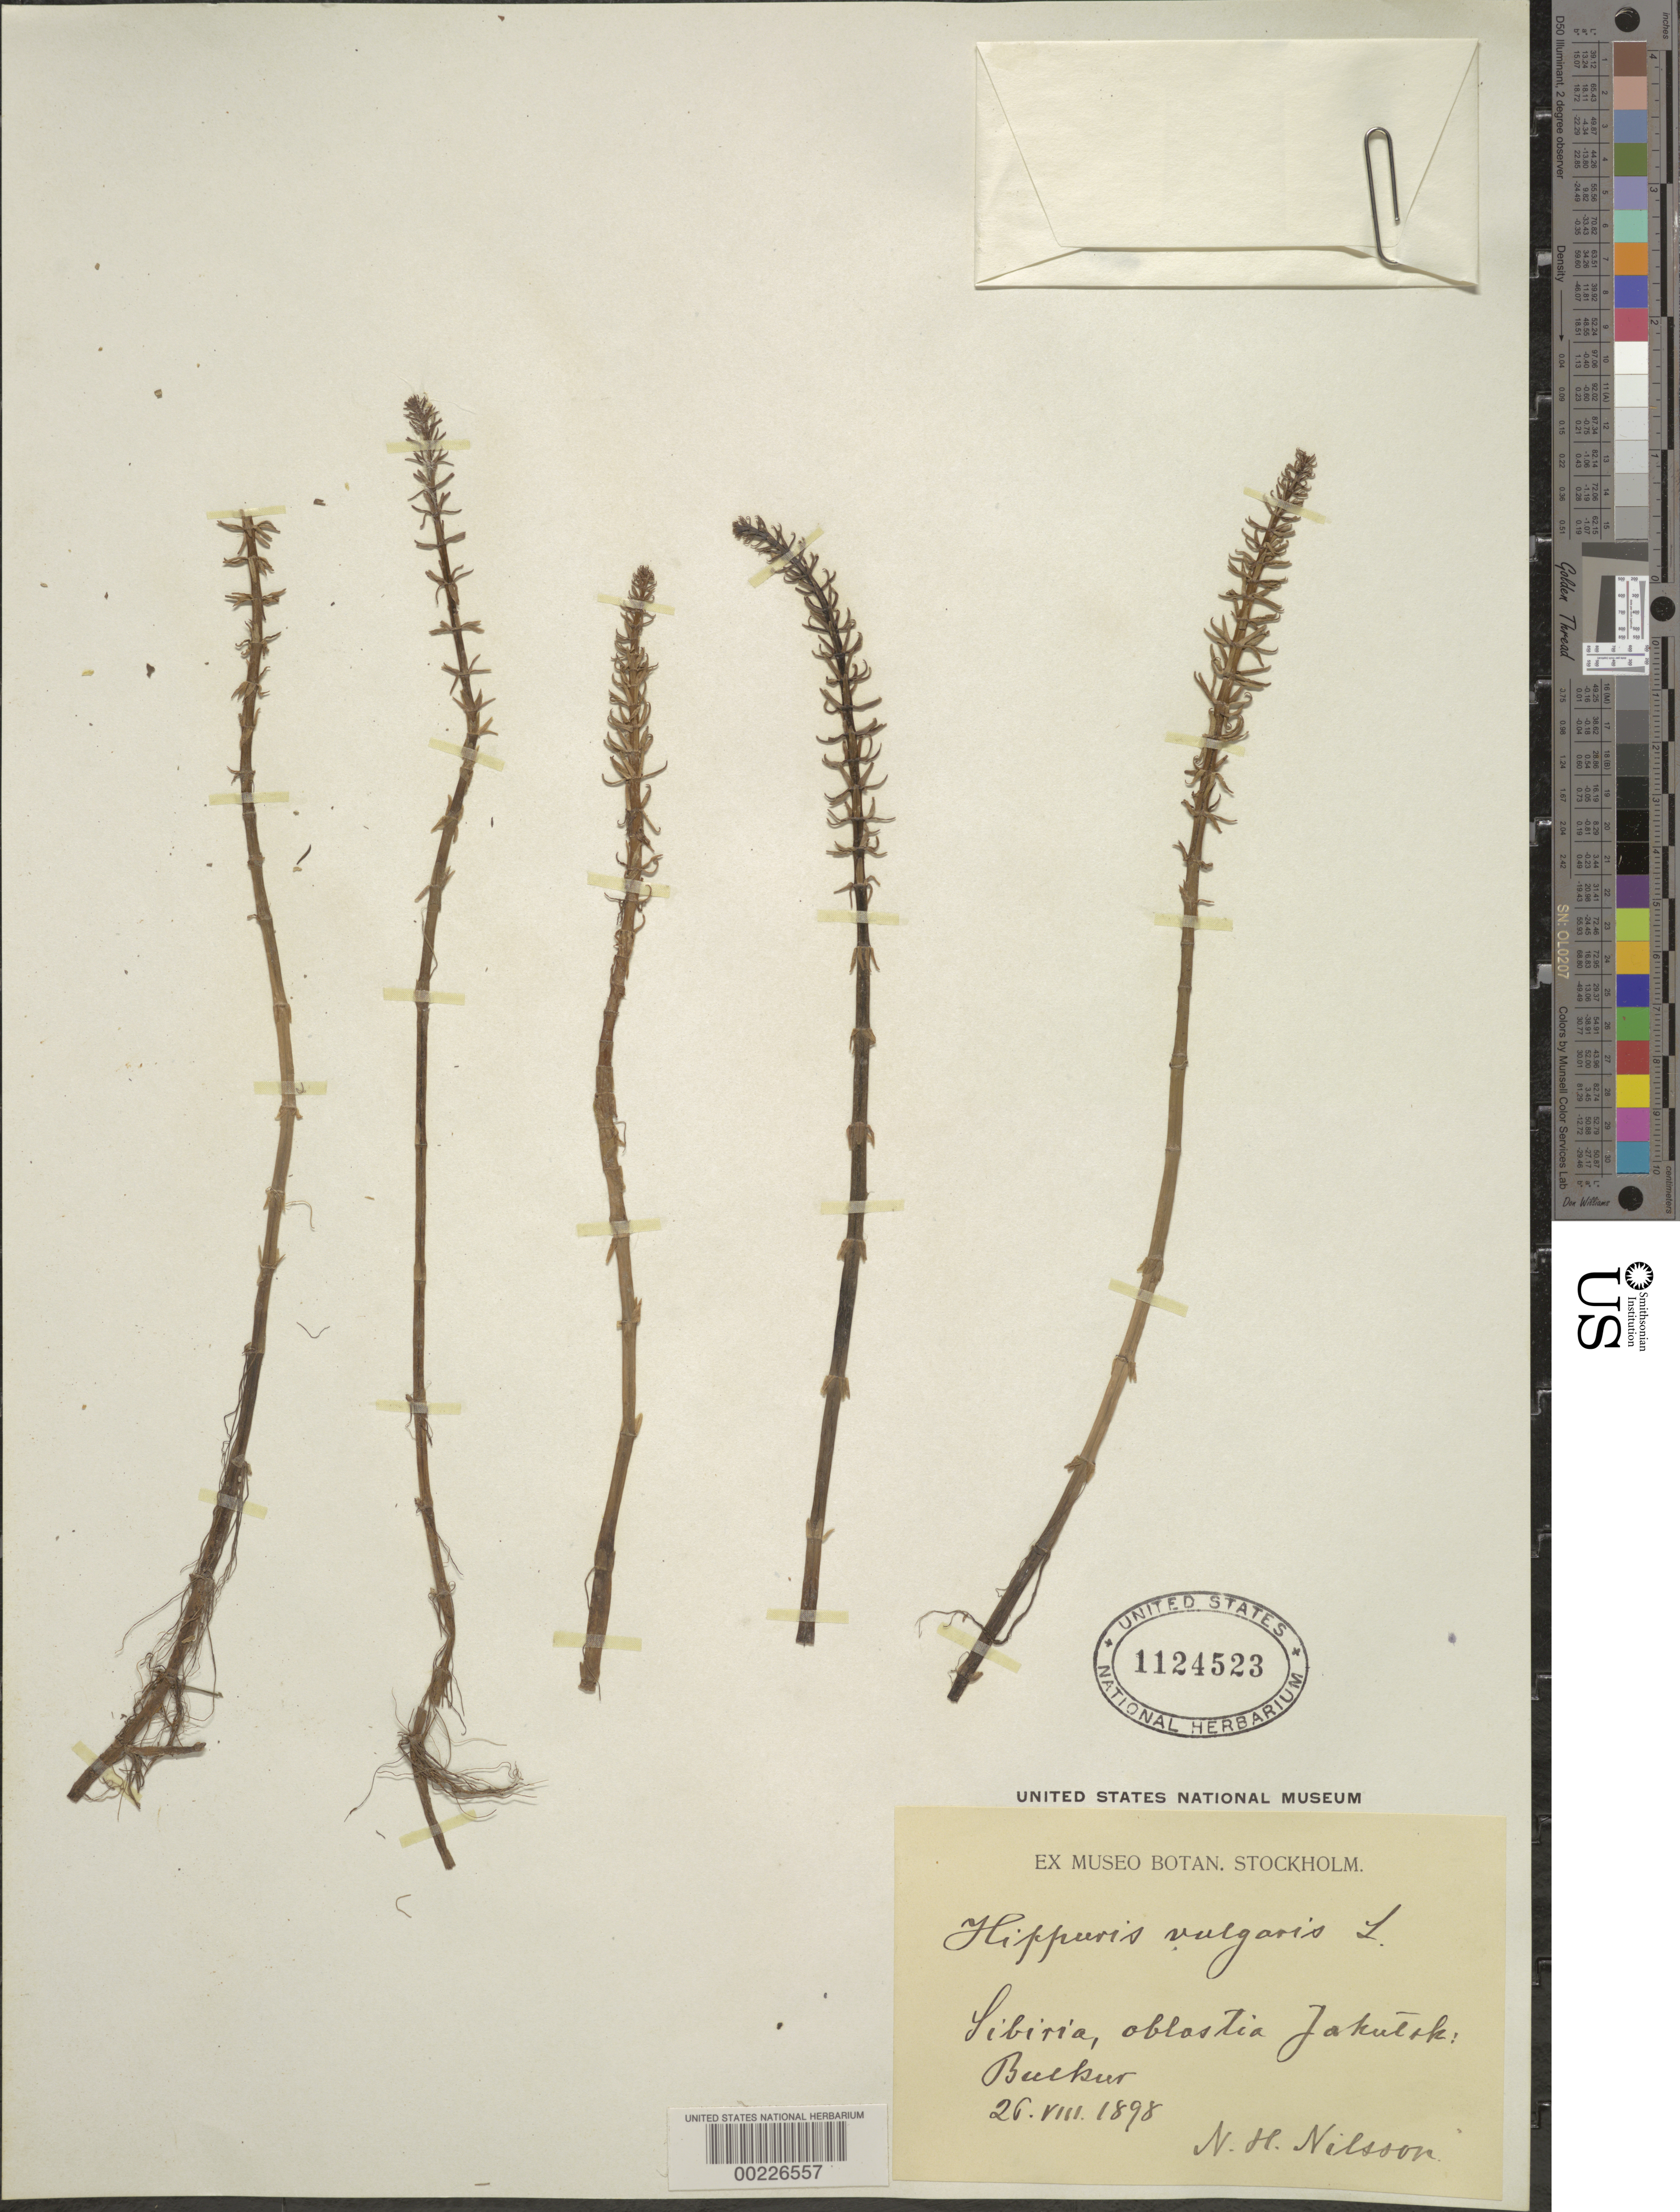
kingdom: Plantae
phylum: Tracheophyta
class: Magnoliopsida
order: Lamiales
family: Plantaginaceae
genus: Hippuris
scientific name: Hippuris vulgaris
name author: L.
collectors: N. H. Nilsson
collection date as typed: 26 Aug 1898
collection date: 1898-08-26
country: Russian Federation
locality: Bulkur, Oblast Jakutok; Siberia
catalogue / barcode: US 1124523